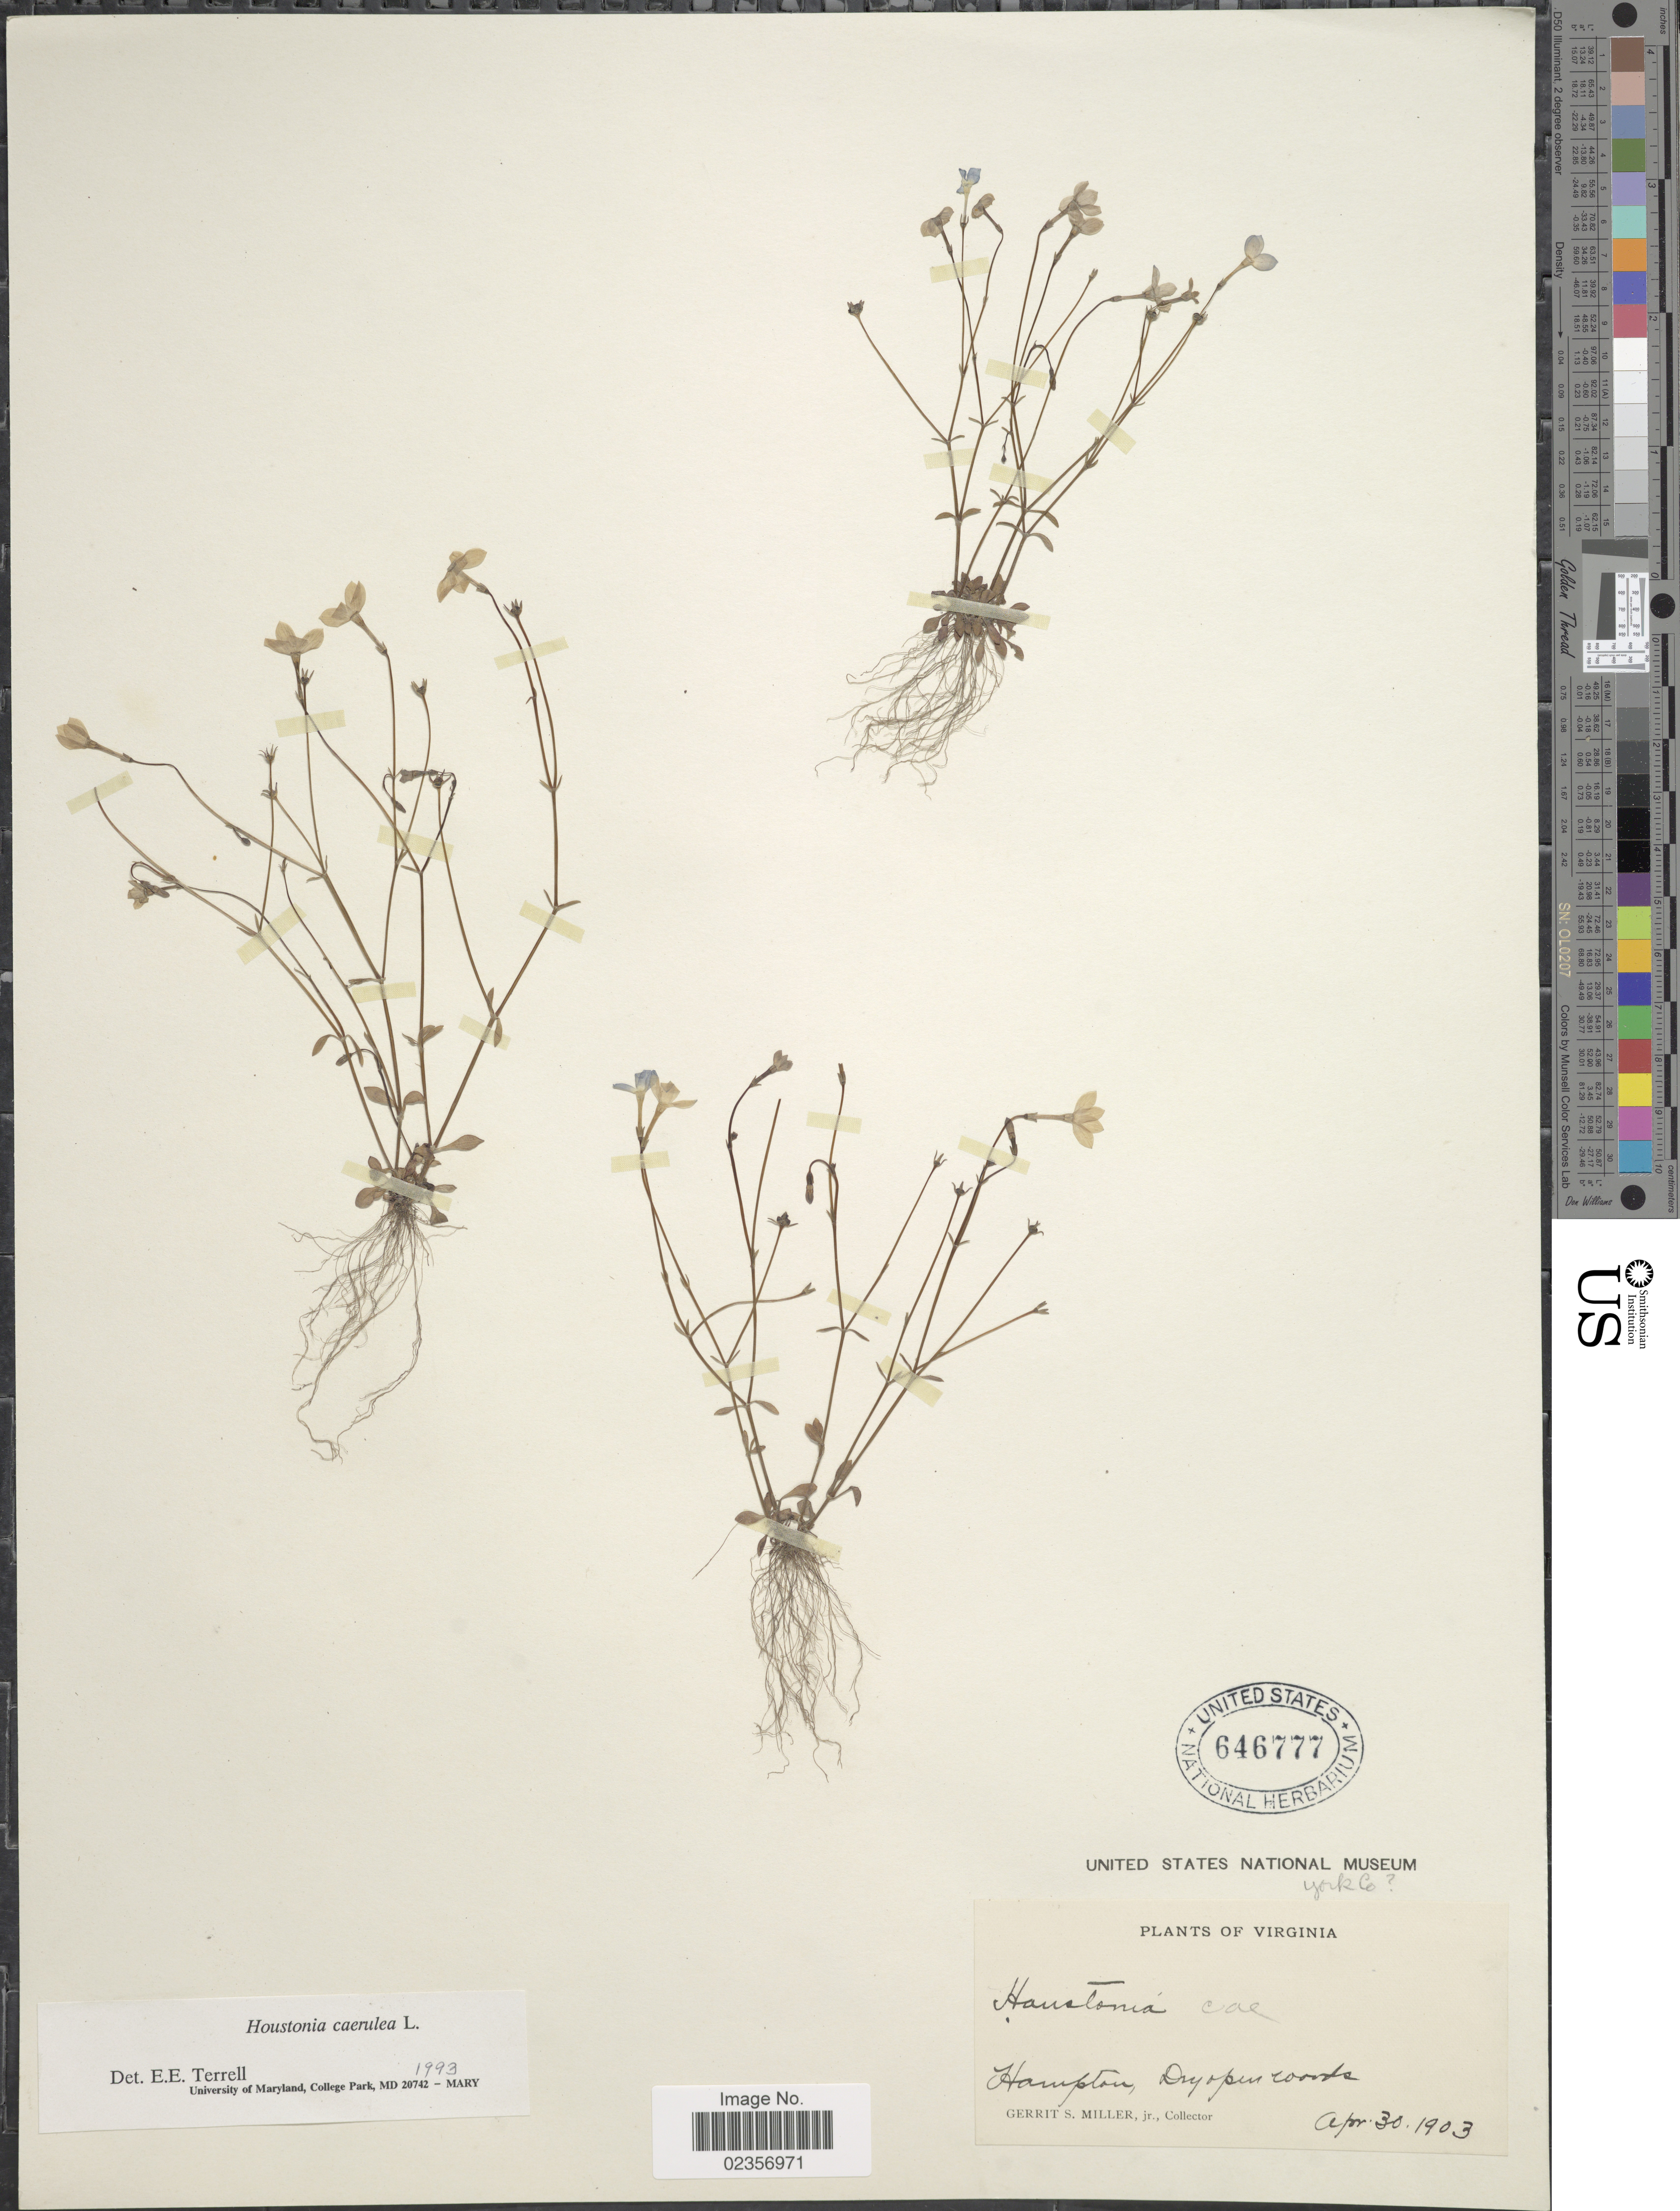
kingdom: Plantae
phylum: Tracheophyta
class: Magnoliopsida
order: Gentianales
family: Rubiaceae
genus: Houstonia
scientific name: Houstonia caerulea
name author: L.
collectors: G. S. Miller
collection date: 1903-04-30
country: United States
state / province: Virginia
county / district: City of Hampton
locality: Hampton, dry open woods.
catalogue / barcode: US 646777